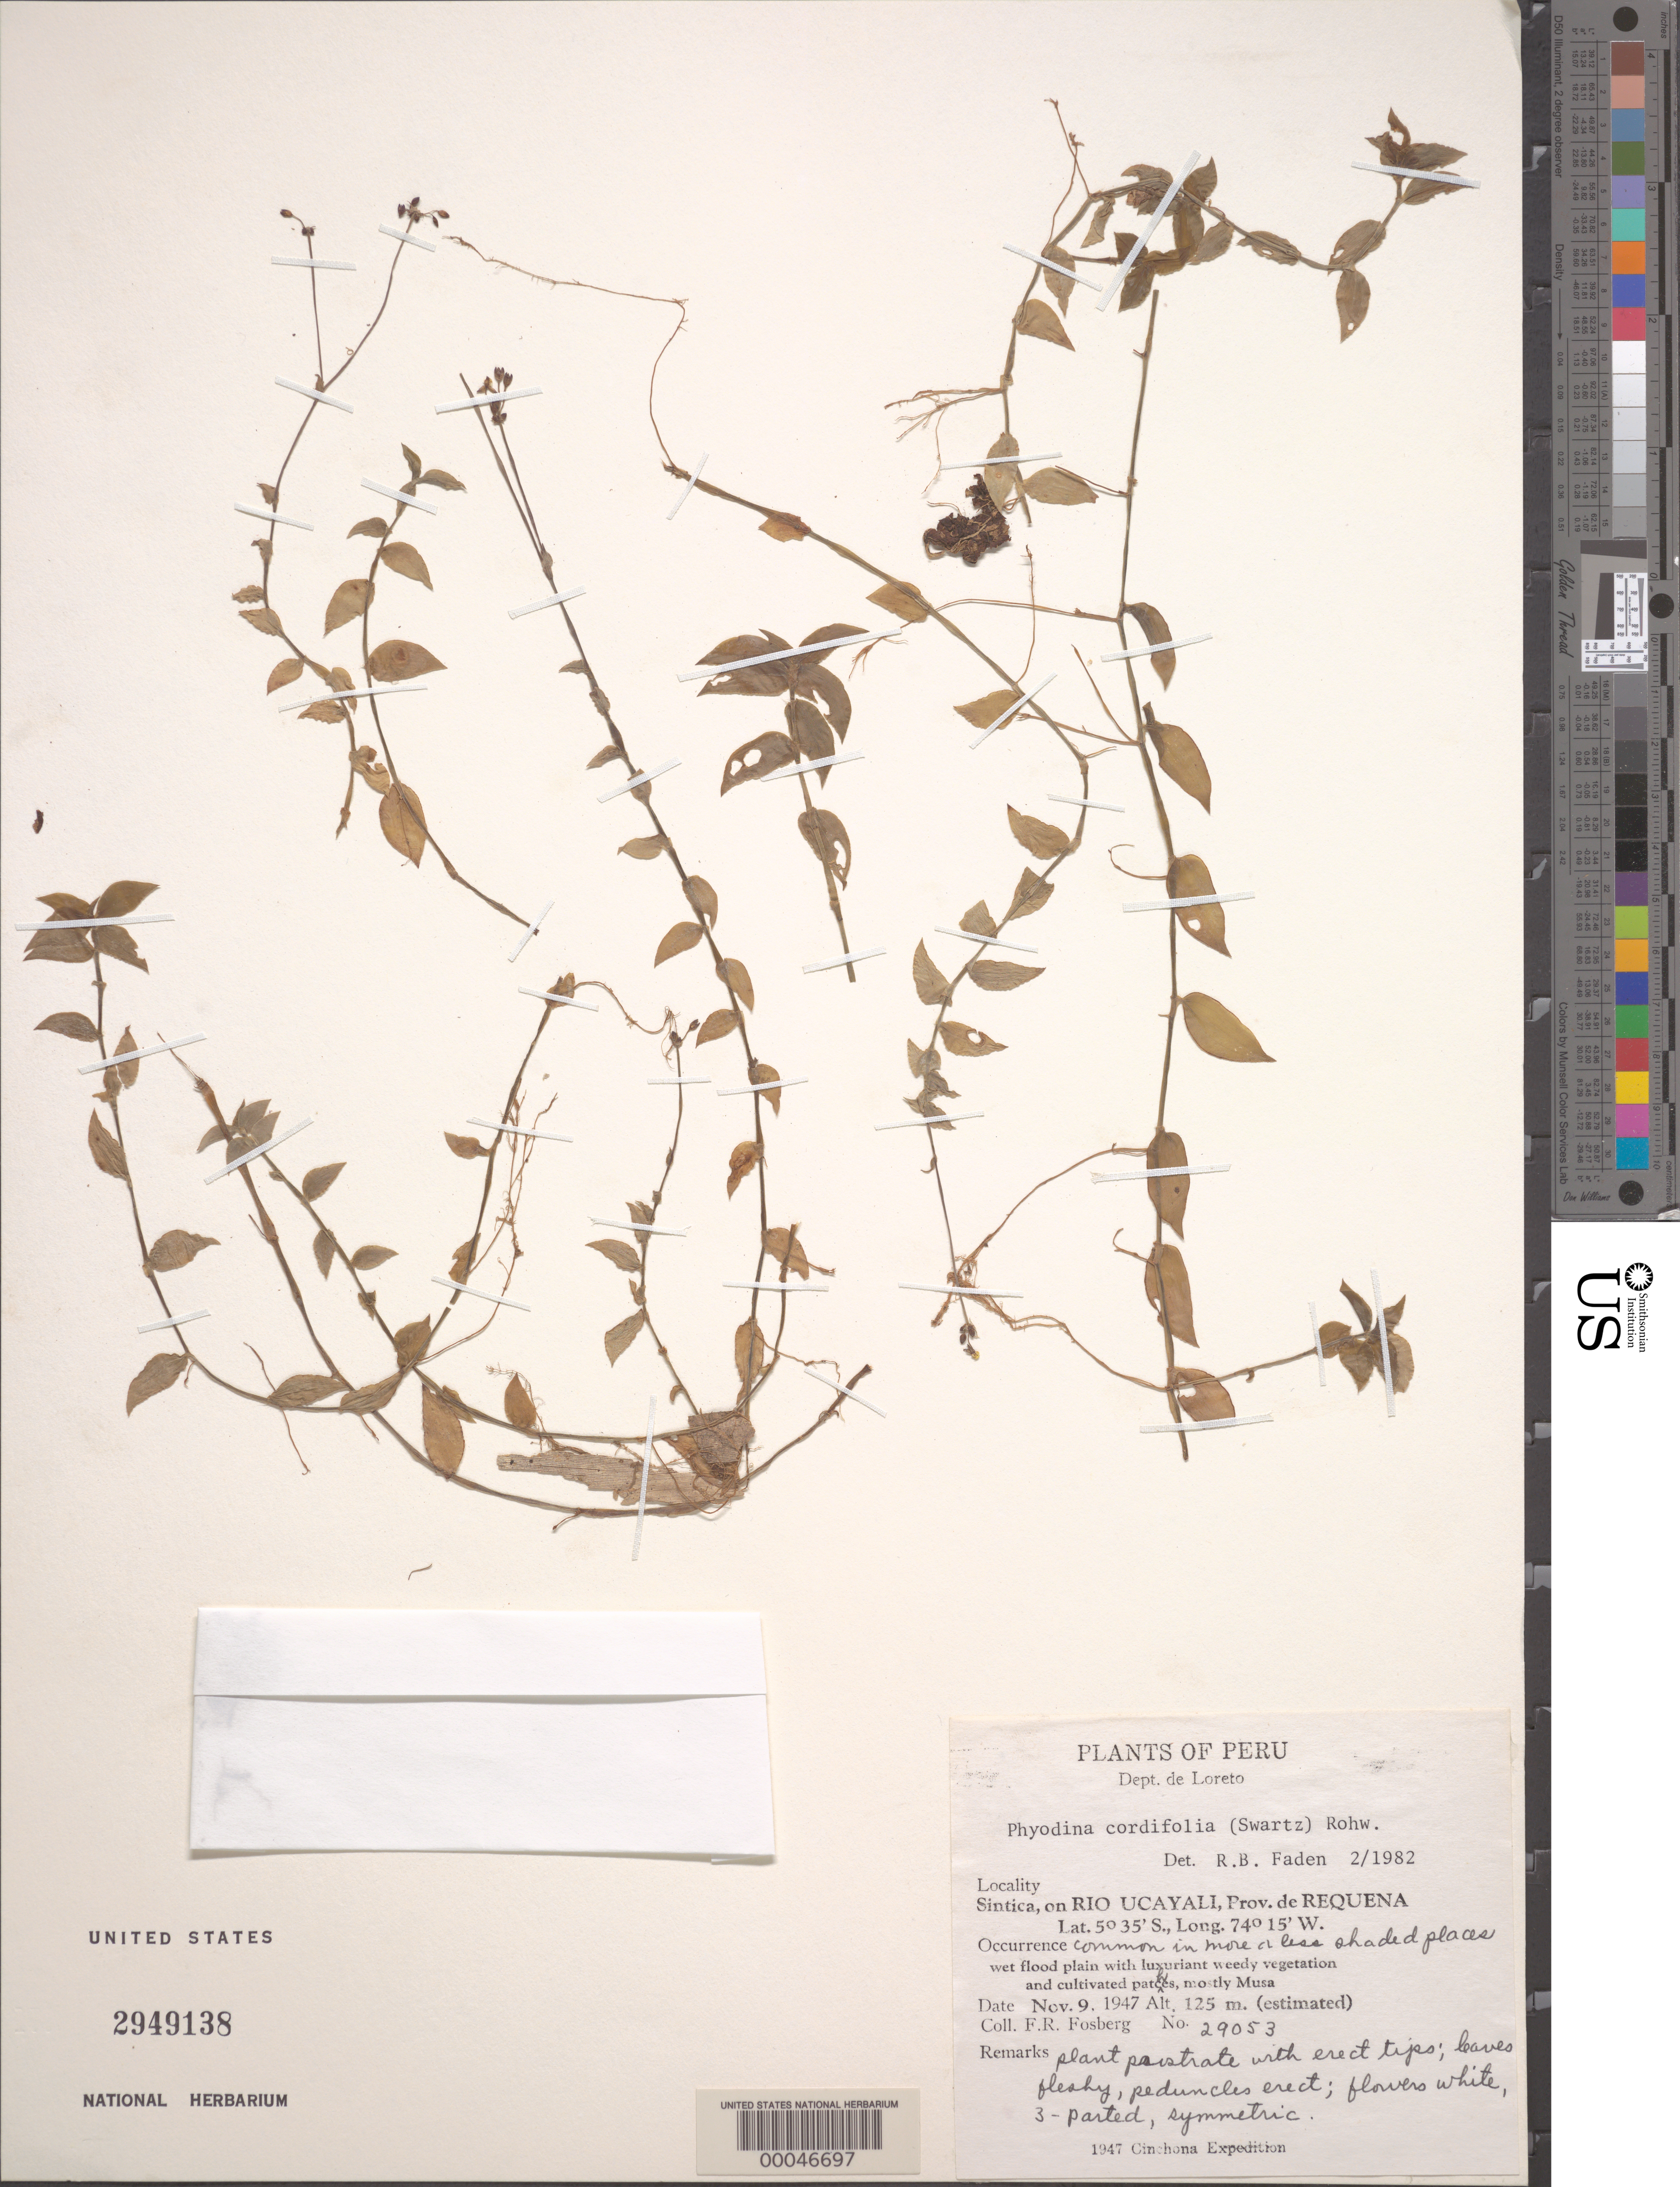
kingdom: Plantae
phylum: Tracheophyta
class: Liliopsida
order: Commelinales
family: Commelinaceae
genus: Callisia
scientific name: Callisia cordifolia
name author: (Sw.) E.S. Anderson & Woodson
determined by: Faden, Robert B., (US), Smithsonian Institution - National Museum of Natural History (UNITED STATES)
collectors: F. R. Fosberg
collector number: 29053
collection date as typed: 09 Nov 1947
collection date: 1947-11-09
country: Peru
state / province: Loreto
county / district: Requena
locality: Rio ucayali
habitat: Wet flood plain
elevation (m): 125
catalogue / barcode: US 2949138